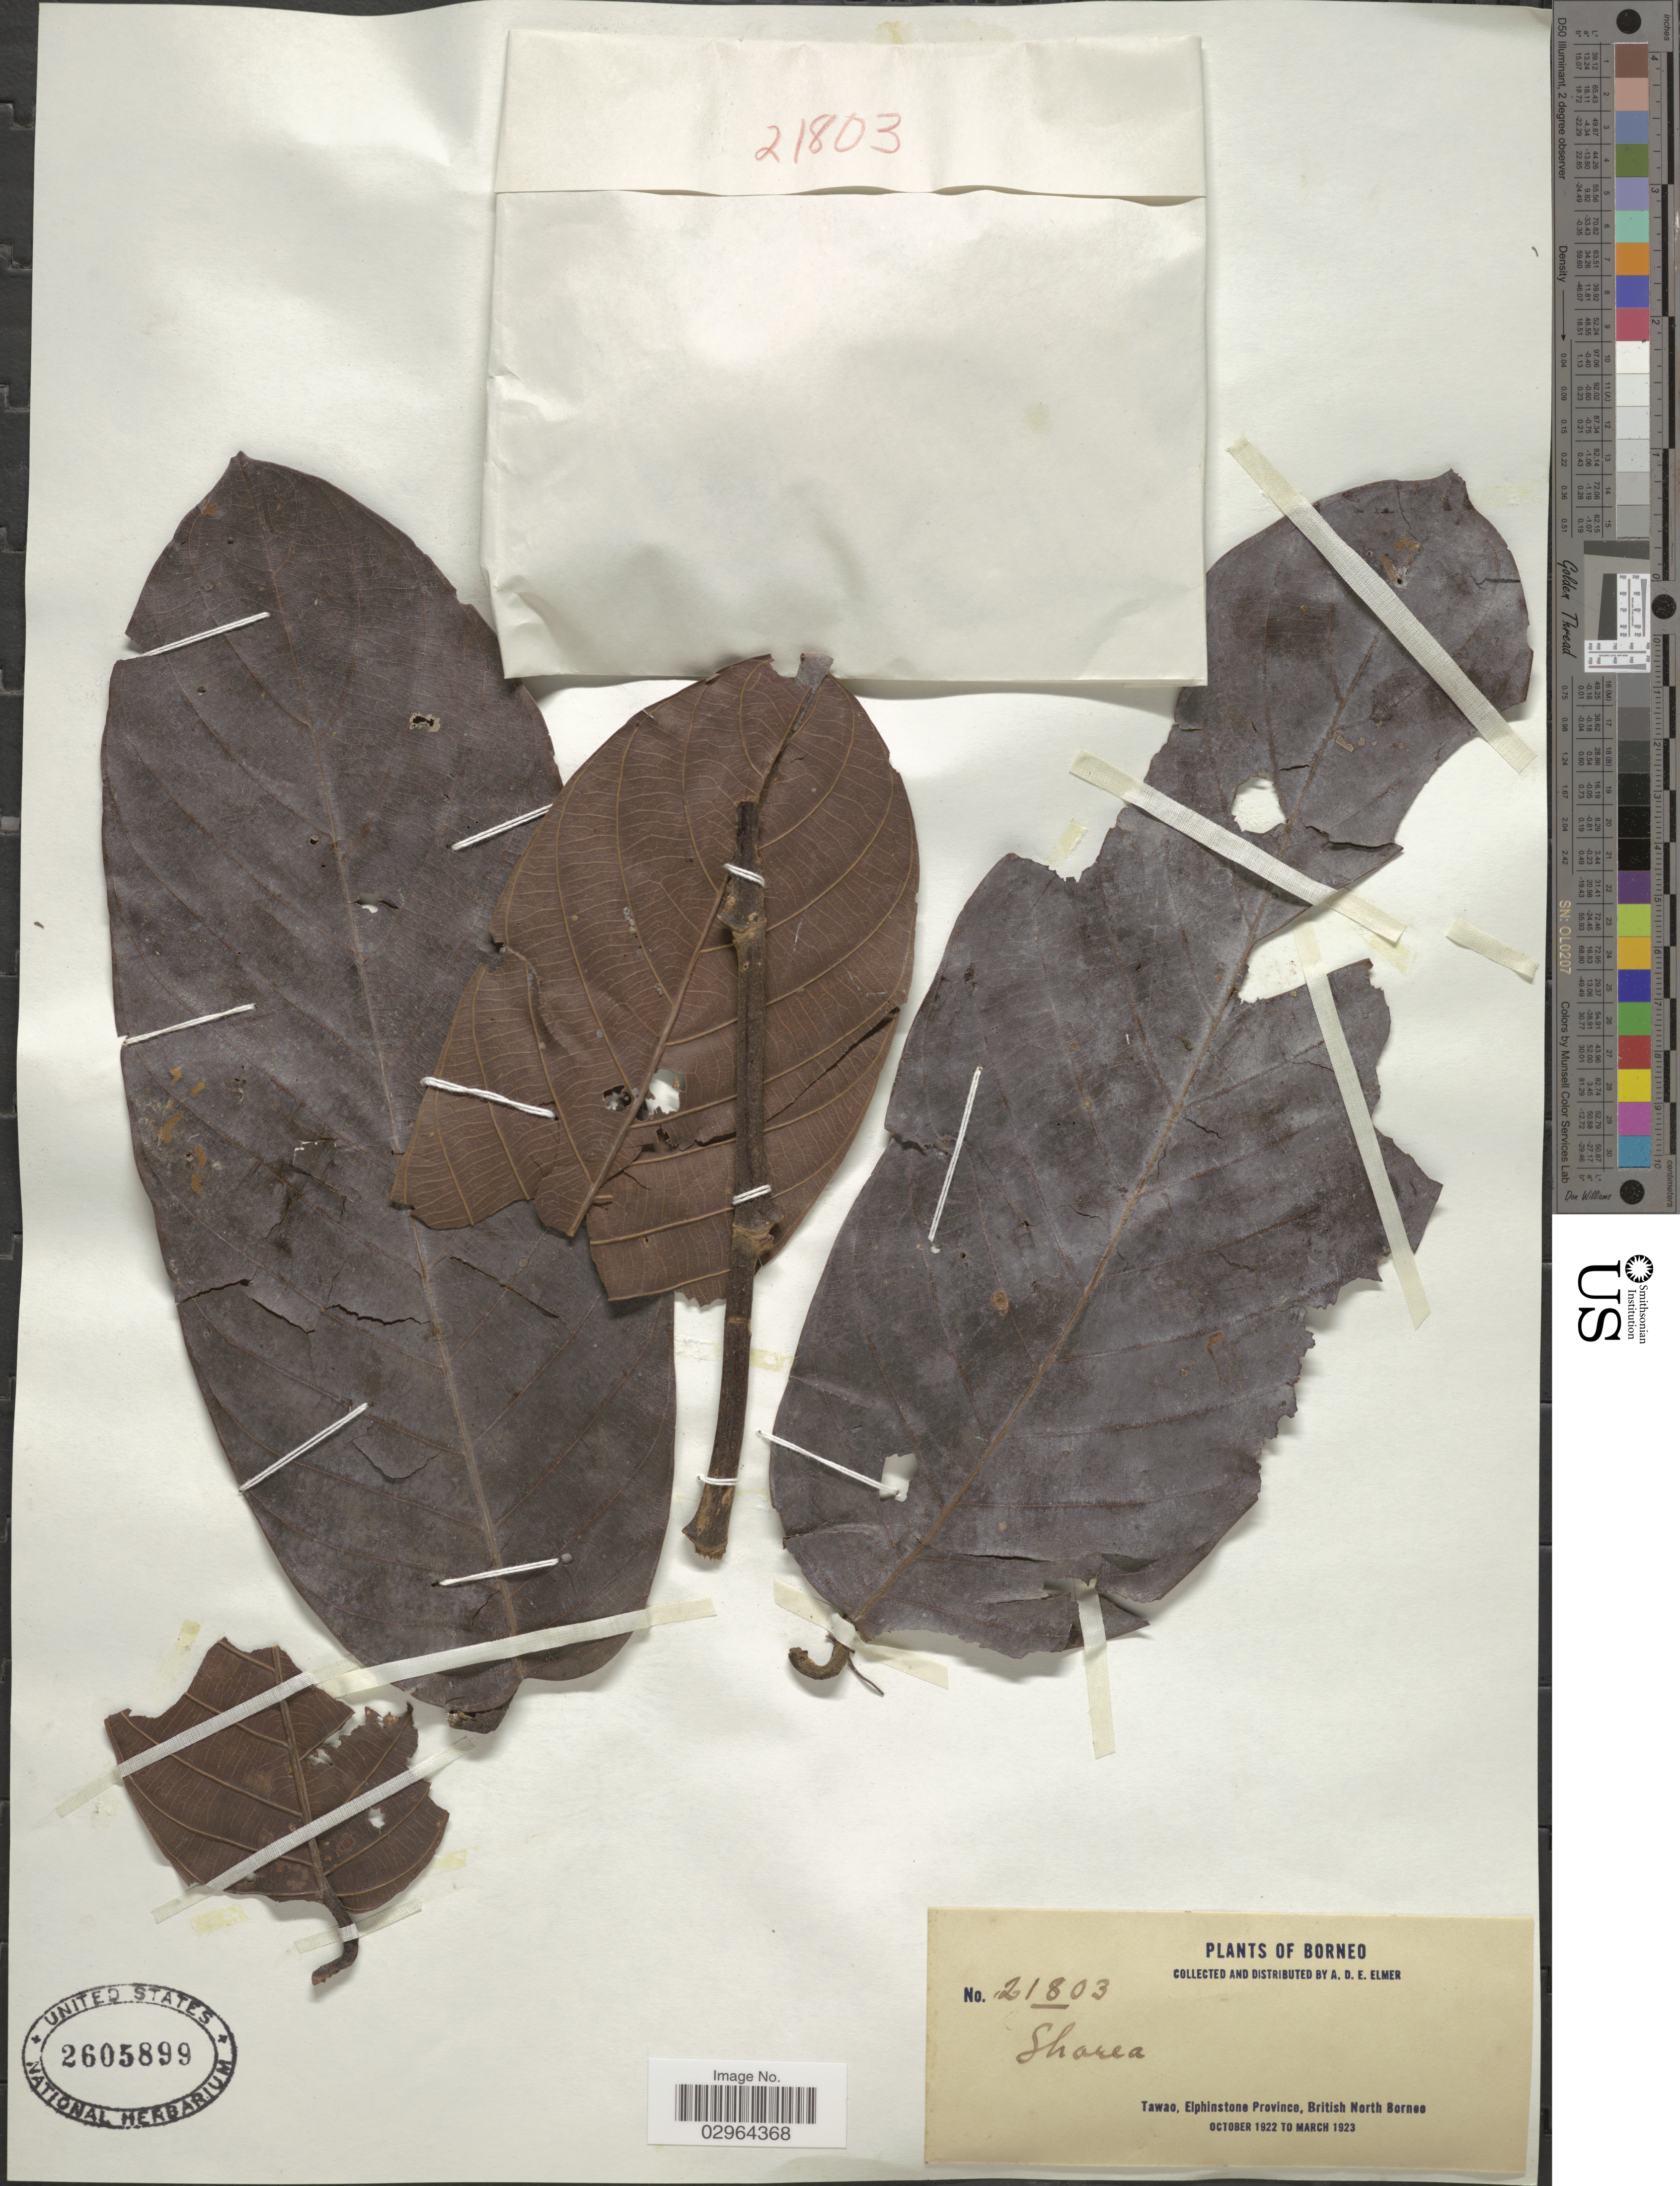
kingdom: Plantae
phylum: Tracheophyta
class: Magnoliopsida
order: Malvales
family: Dipterocarpaceae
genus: Rubroshorea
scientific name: Rubroshorea macrophylla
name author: (de Vriese) P.S. Ashton & J. Heck.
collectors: A. D. E. Elmer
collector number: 21803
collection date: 1922-10/1923-03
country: Malaysia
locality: Borneo. Tawao, Elphinstone Province, British North Borneo.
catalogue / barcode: US 2605899